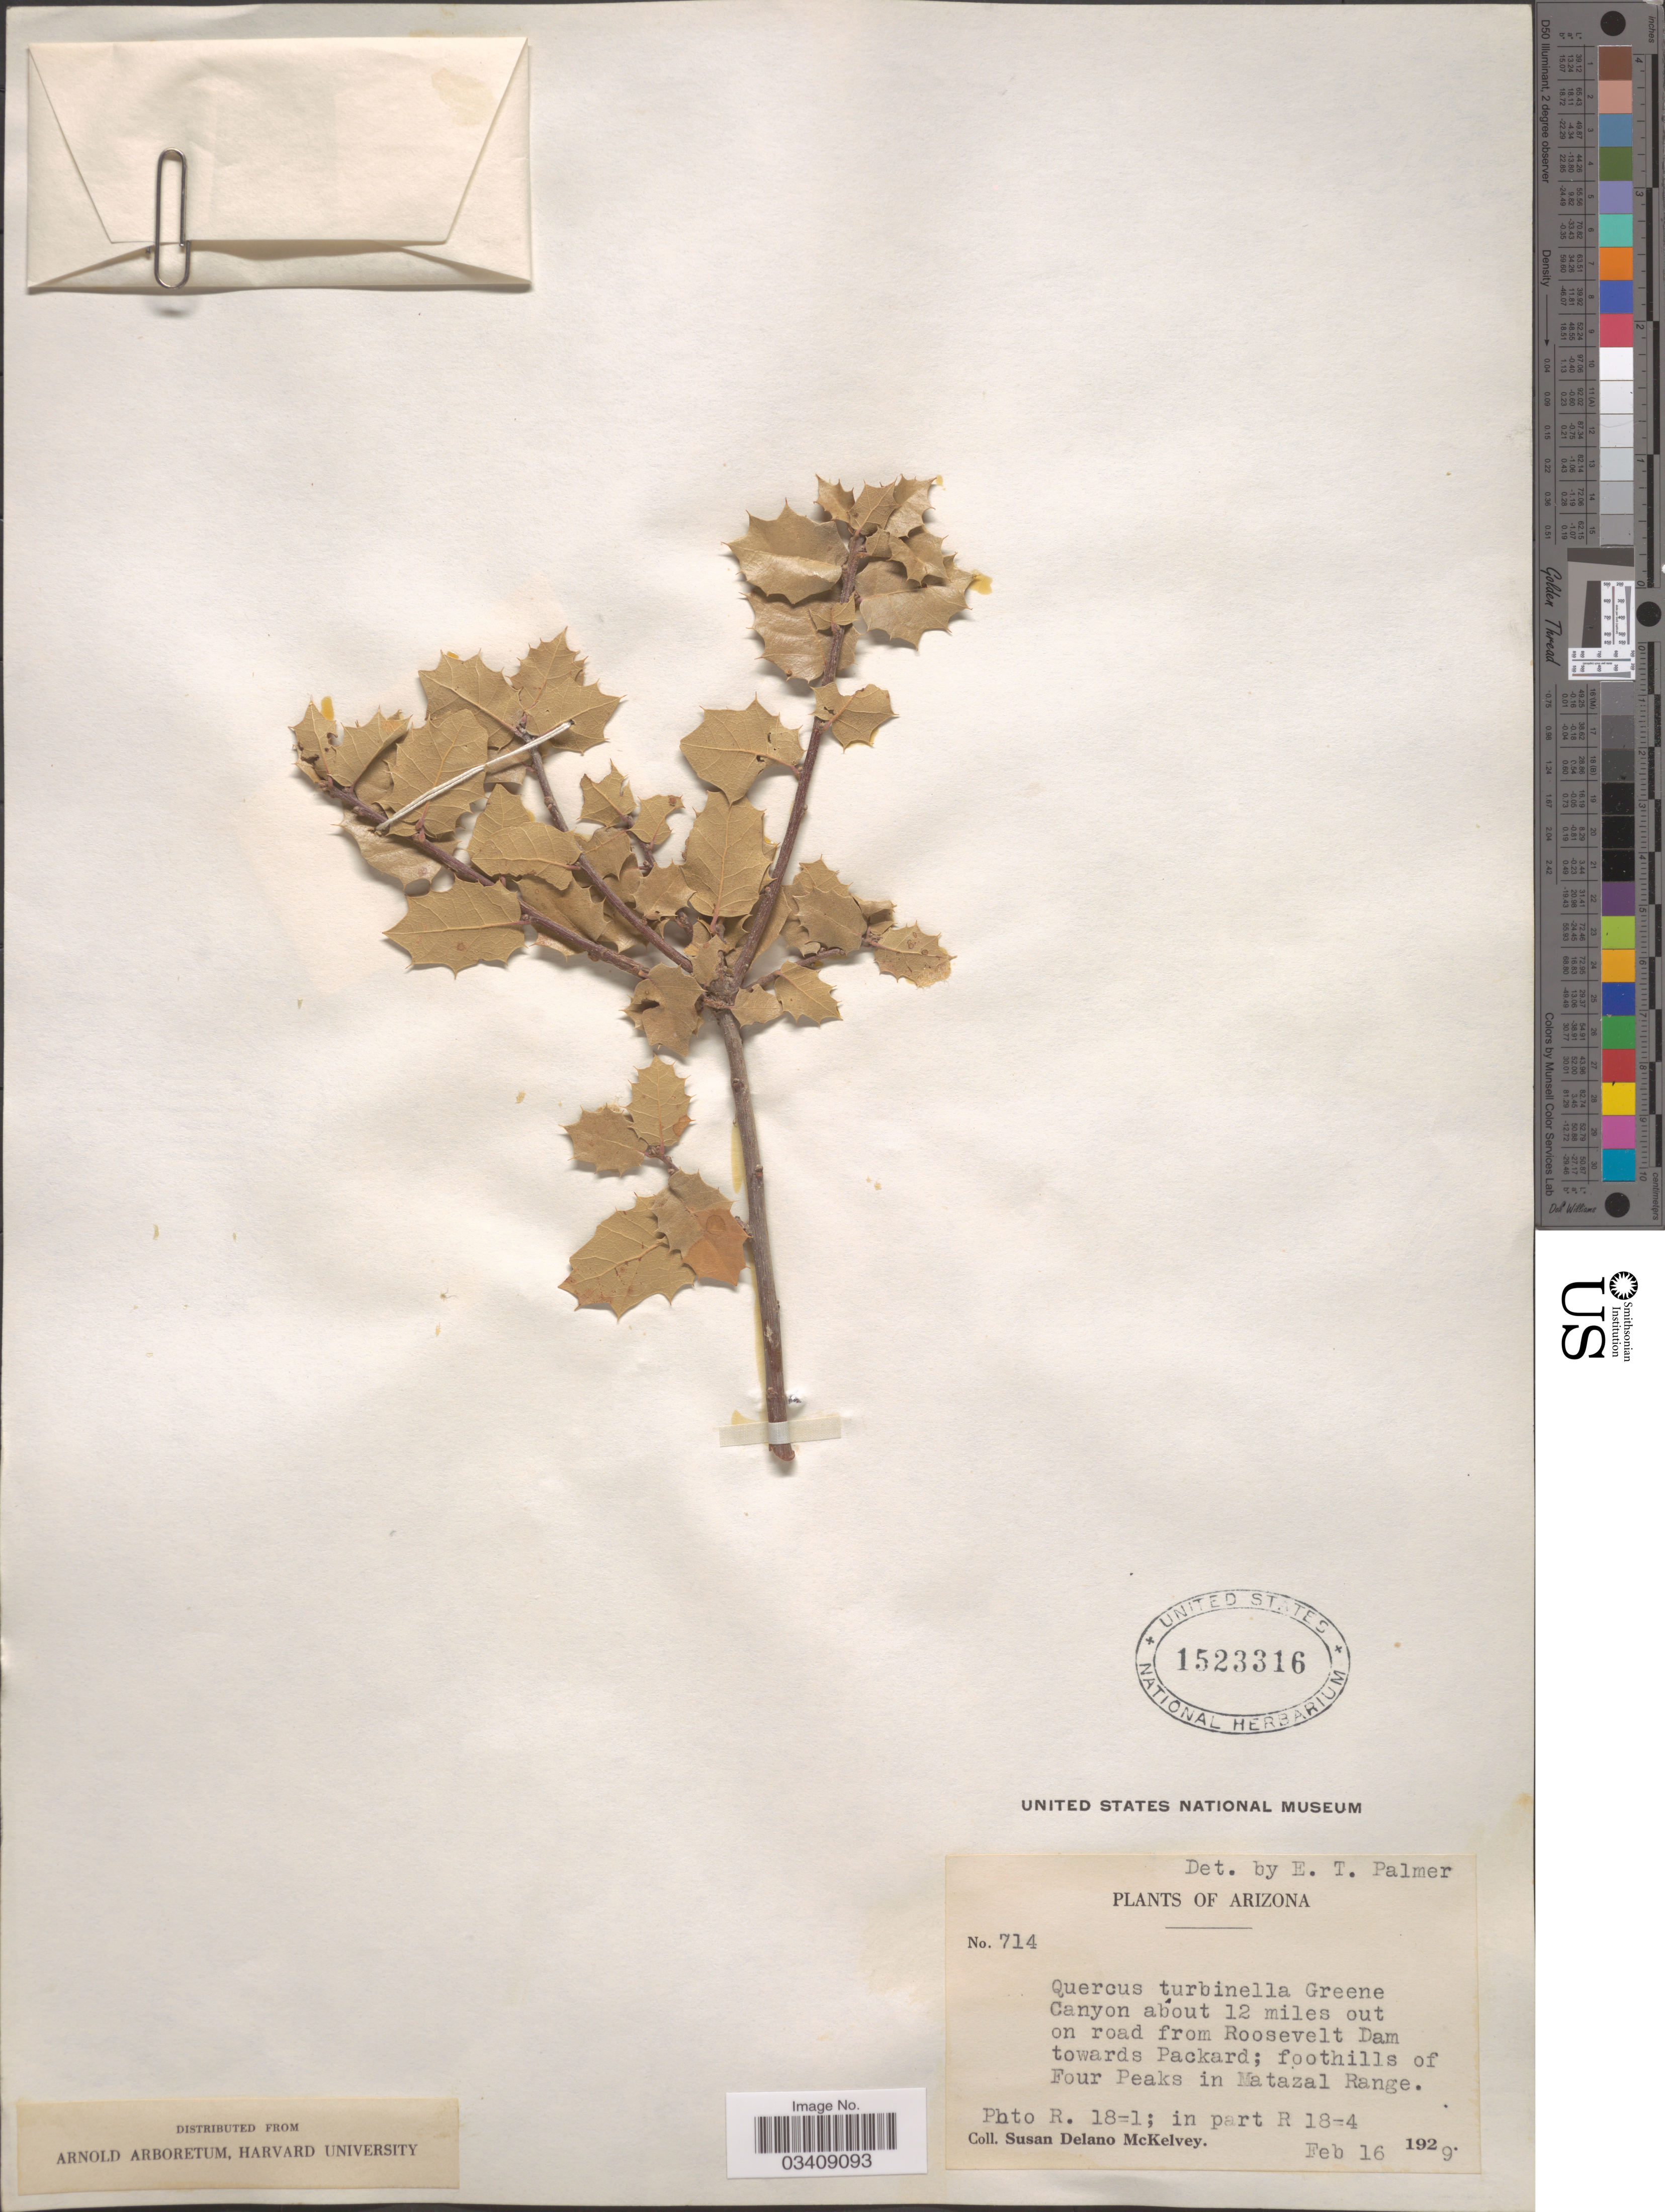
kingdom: Plantae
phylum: Tracheophyta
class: Magnoliopsida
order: Fagales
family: Fagaceae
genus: Quercus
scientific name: Quercus turbinella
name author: Greene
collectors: S. A. McKelvey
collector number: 714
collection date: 1929-02-16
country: United States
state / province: Arizona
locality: Canyon about 12 miles out on road from Roosevelt Dam towards Packard; foothills of Four Peaks in Matazal Range.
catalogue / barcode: US 1523316